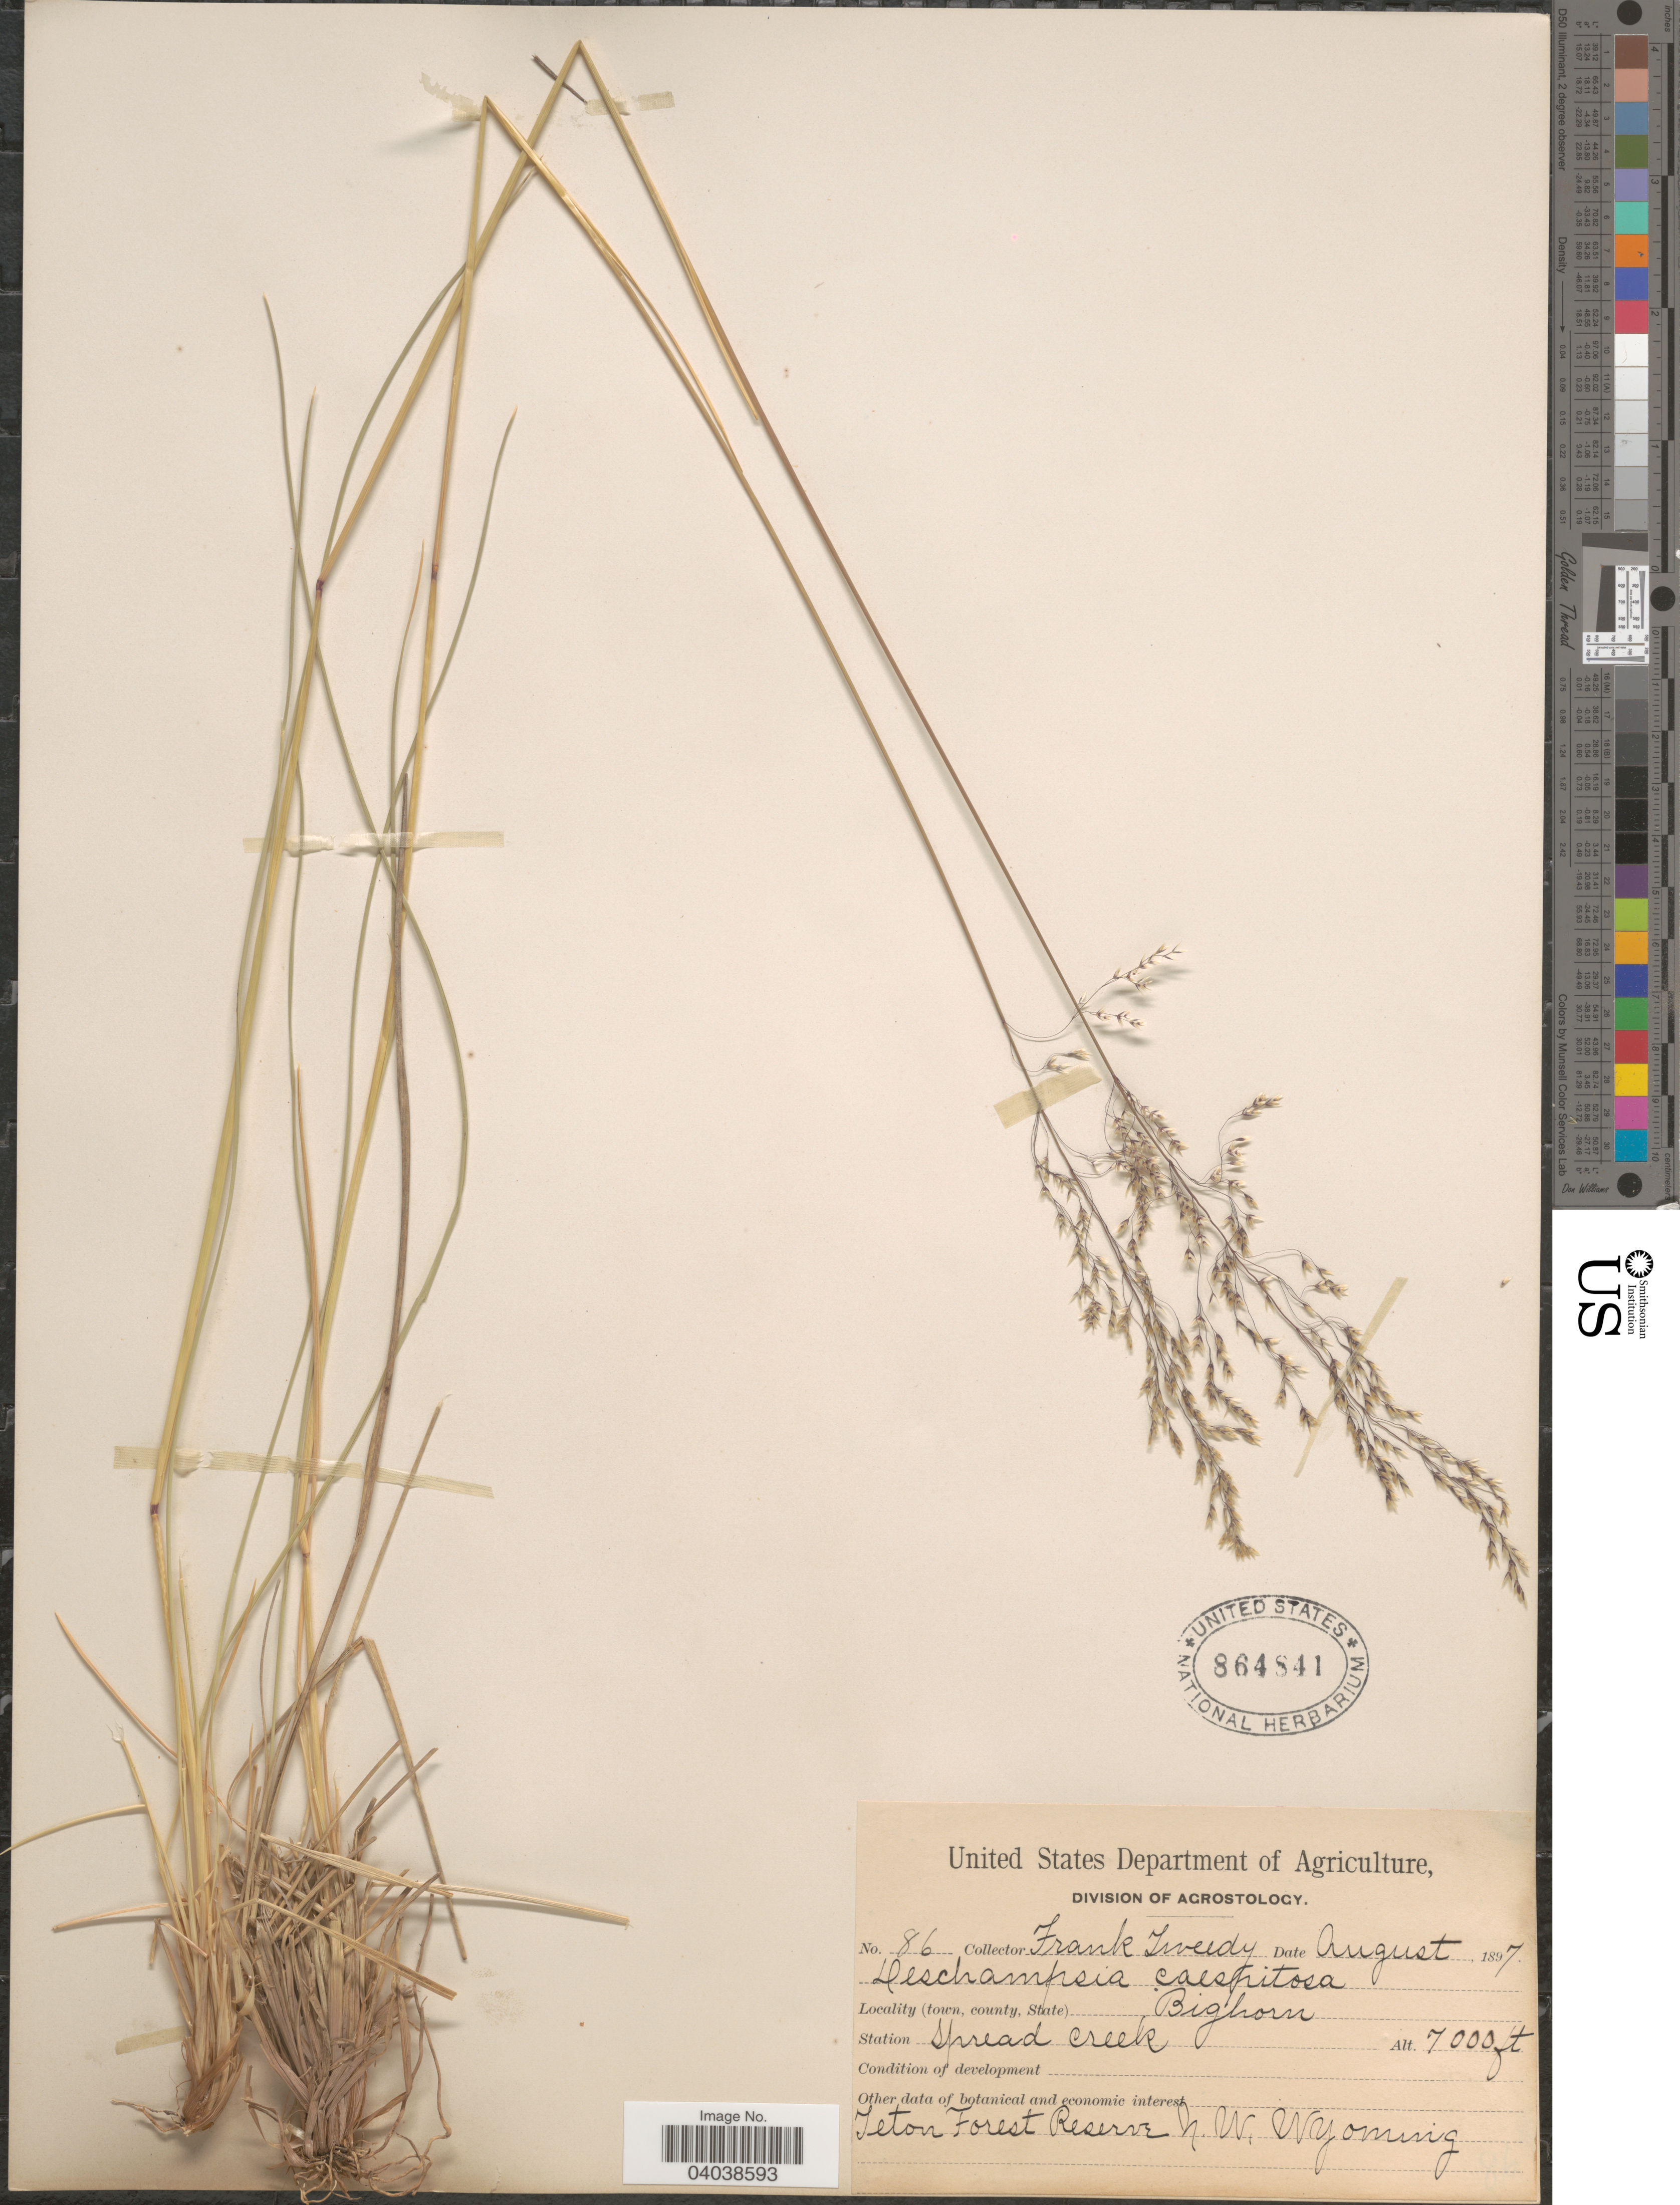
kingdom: Plantae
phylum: Tracheophyta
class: Liliopsida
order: Poales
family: Poaceae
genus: Deschampsia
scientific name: Deschampsia cespitosa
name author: (L.) P. Beauv.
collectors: F. Tweedy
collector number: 86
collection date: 1897-08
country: United States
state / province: Wyoming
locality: Bighorn. Station Spread Creek. Teton Forest Reserve N.W. Wyoming.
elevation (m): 2134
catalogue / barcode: US 864841